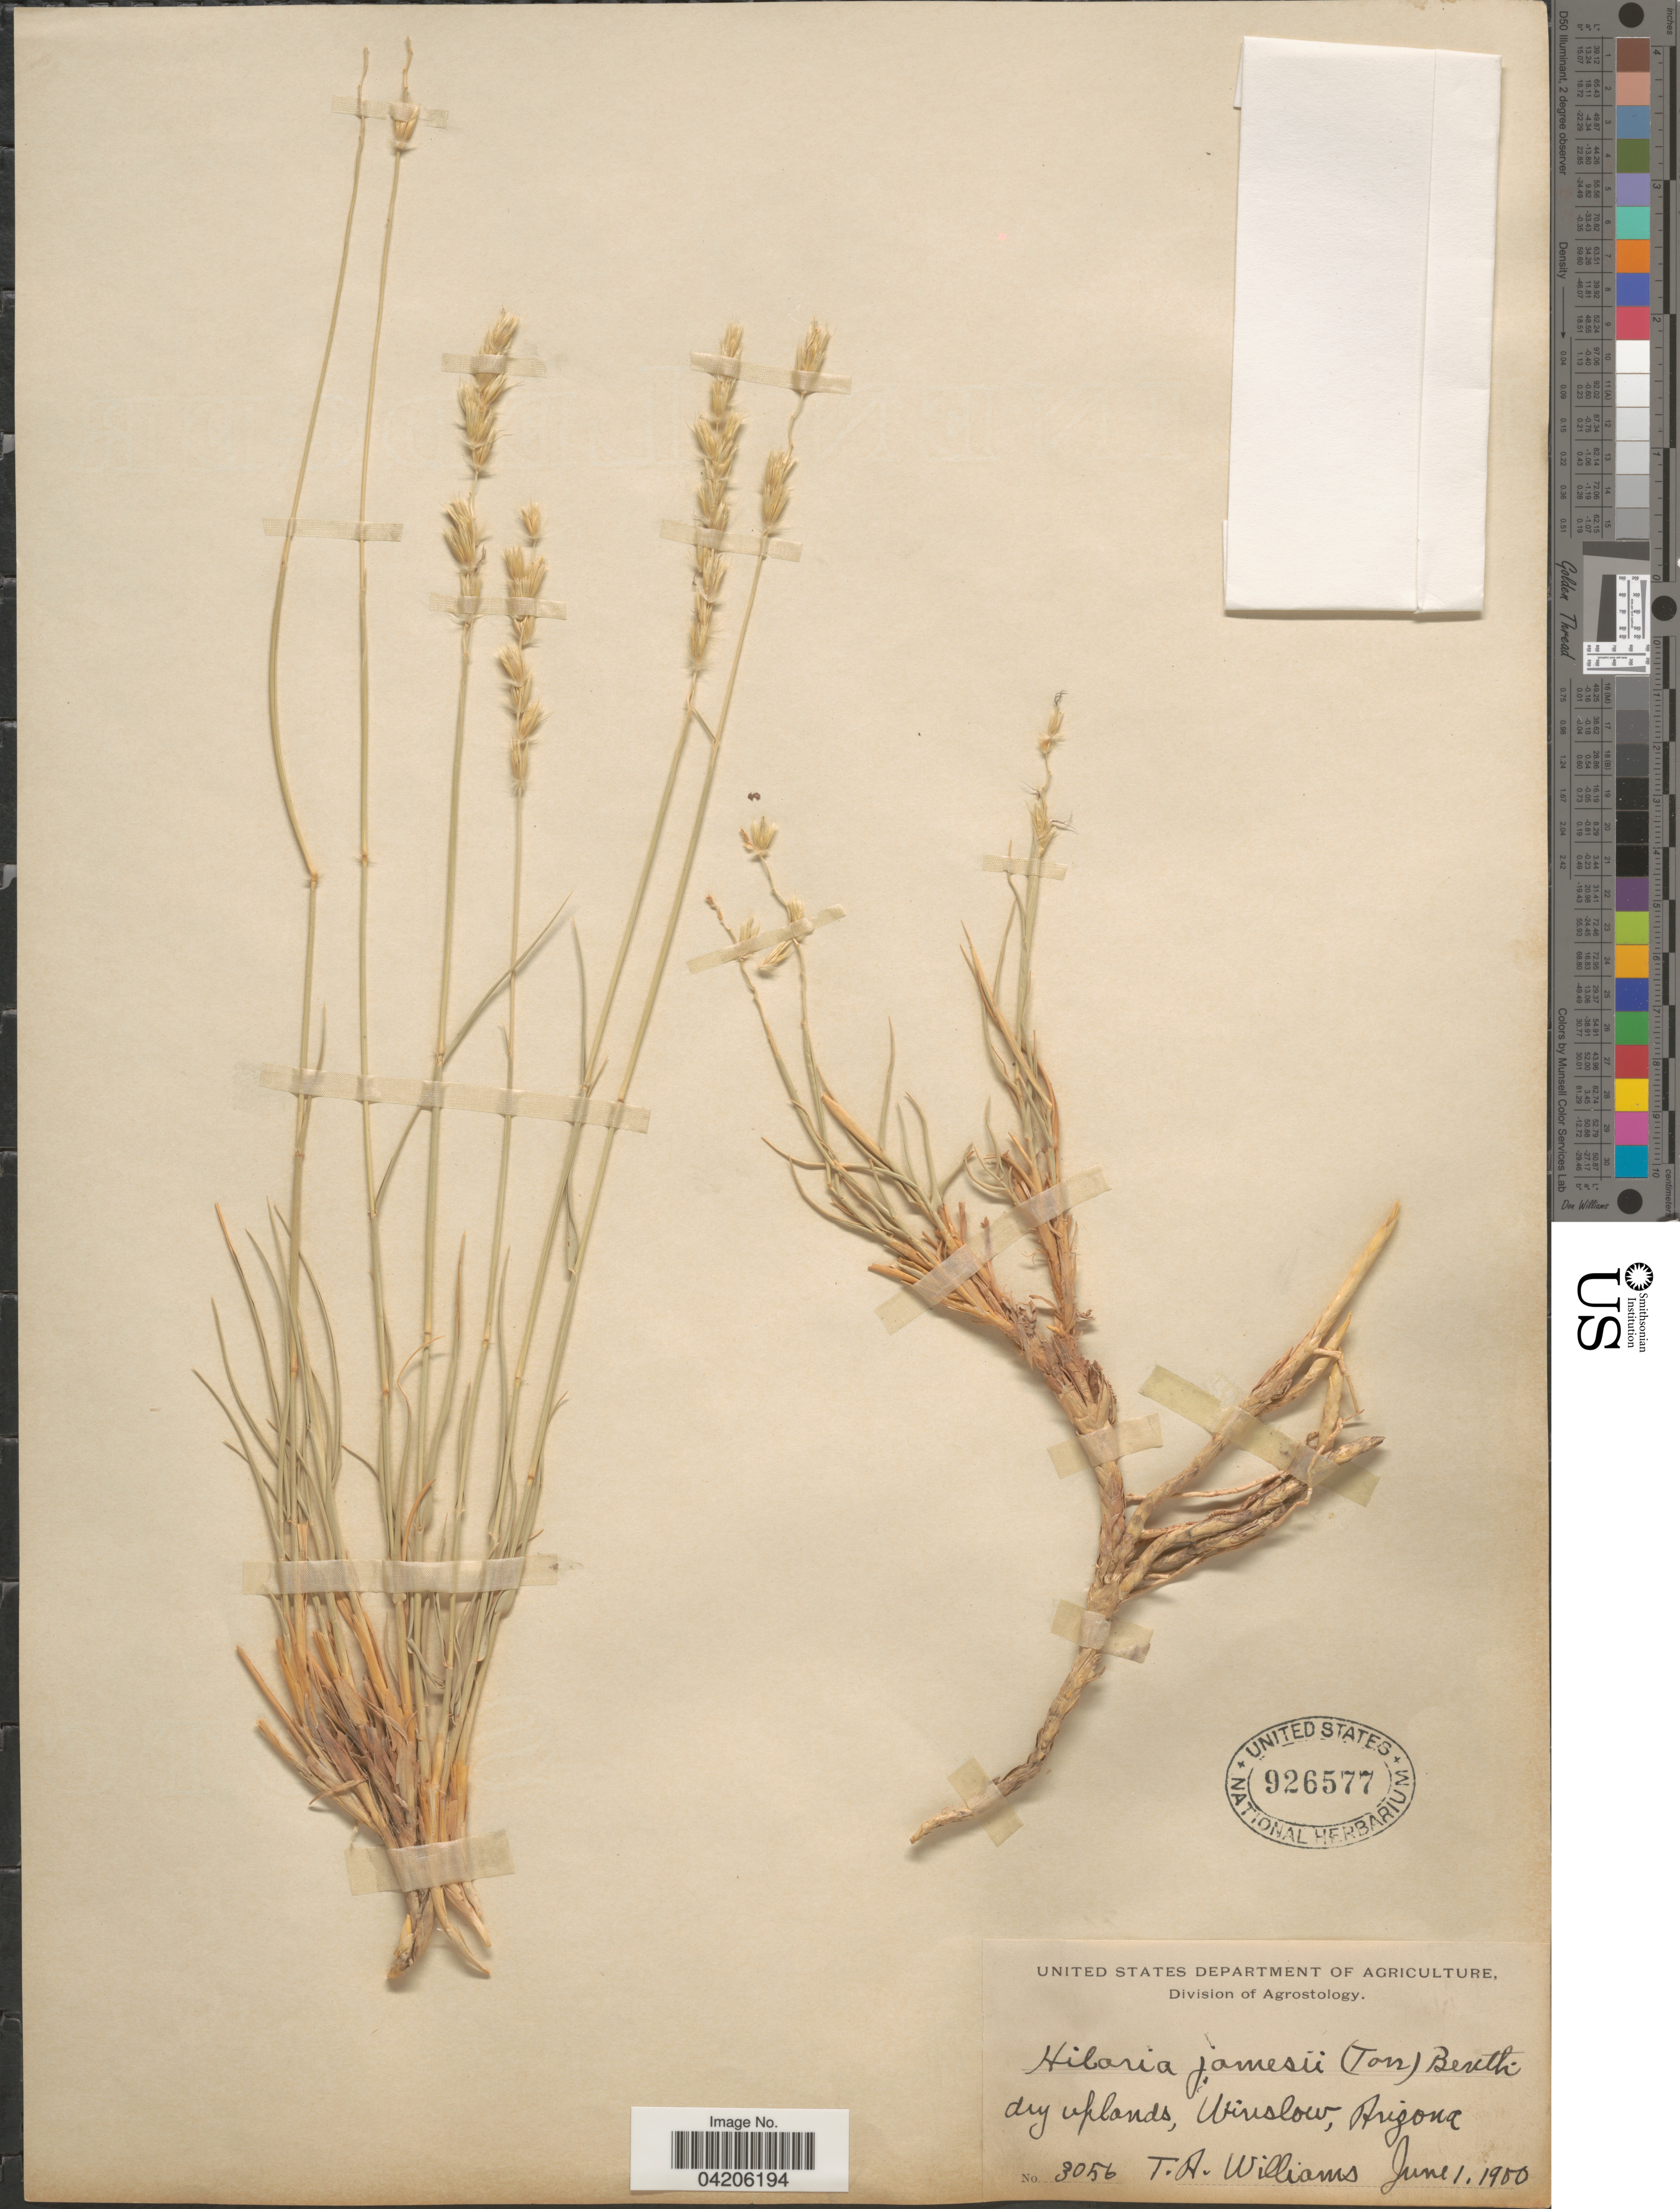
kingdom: Plantae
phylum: Tracheophyta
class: Liliopsida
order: Poales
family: Poaceae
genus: Hilaria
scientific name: Hilaria jamesii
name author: (Torr.) Benth.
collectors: T. Williams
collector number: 3056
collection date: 1900-06-01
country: United States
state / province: Arizona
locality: Winslow.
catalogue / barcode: US 926577